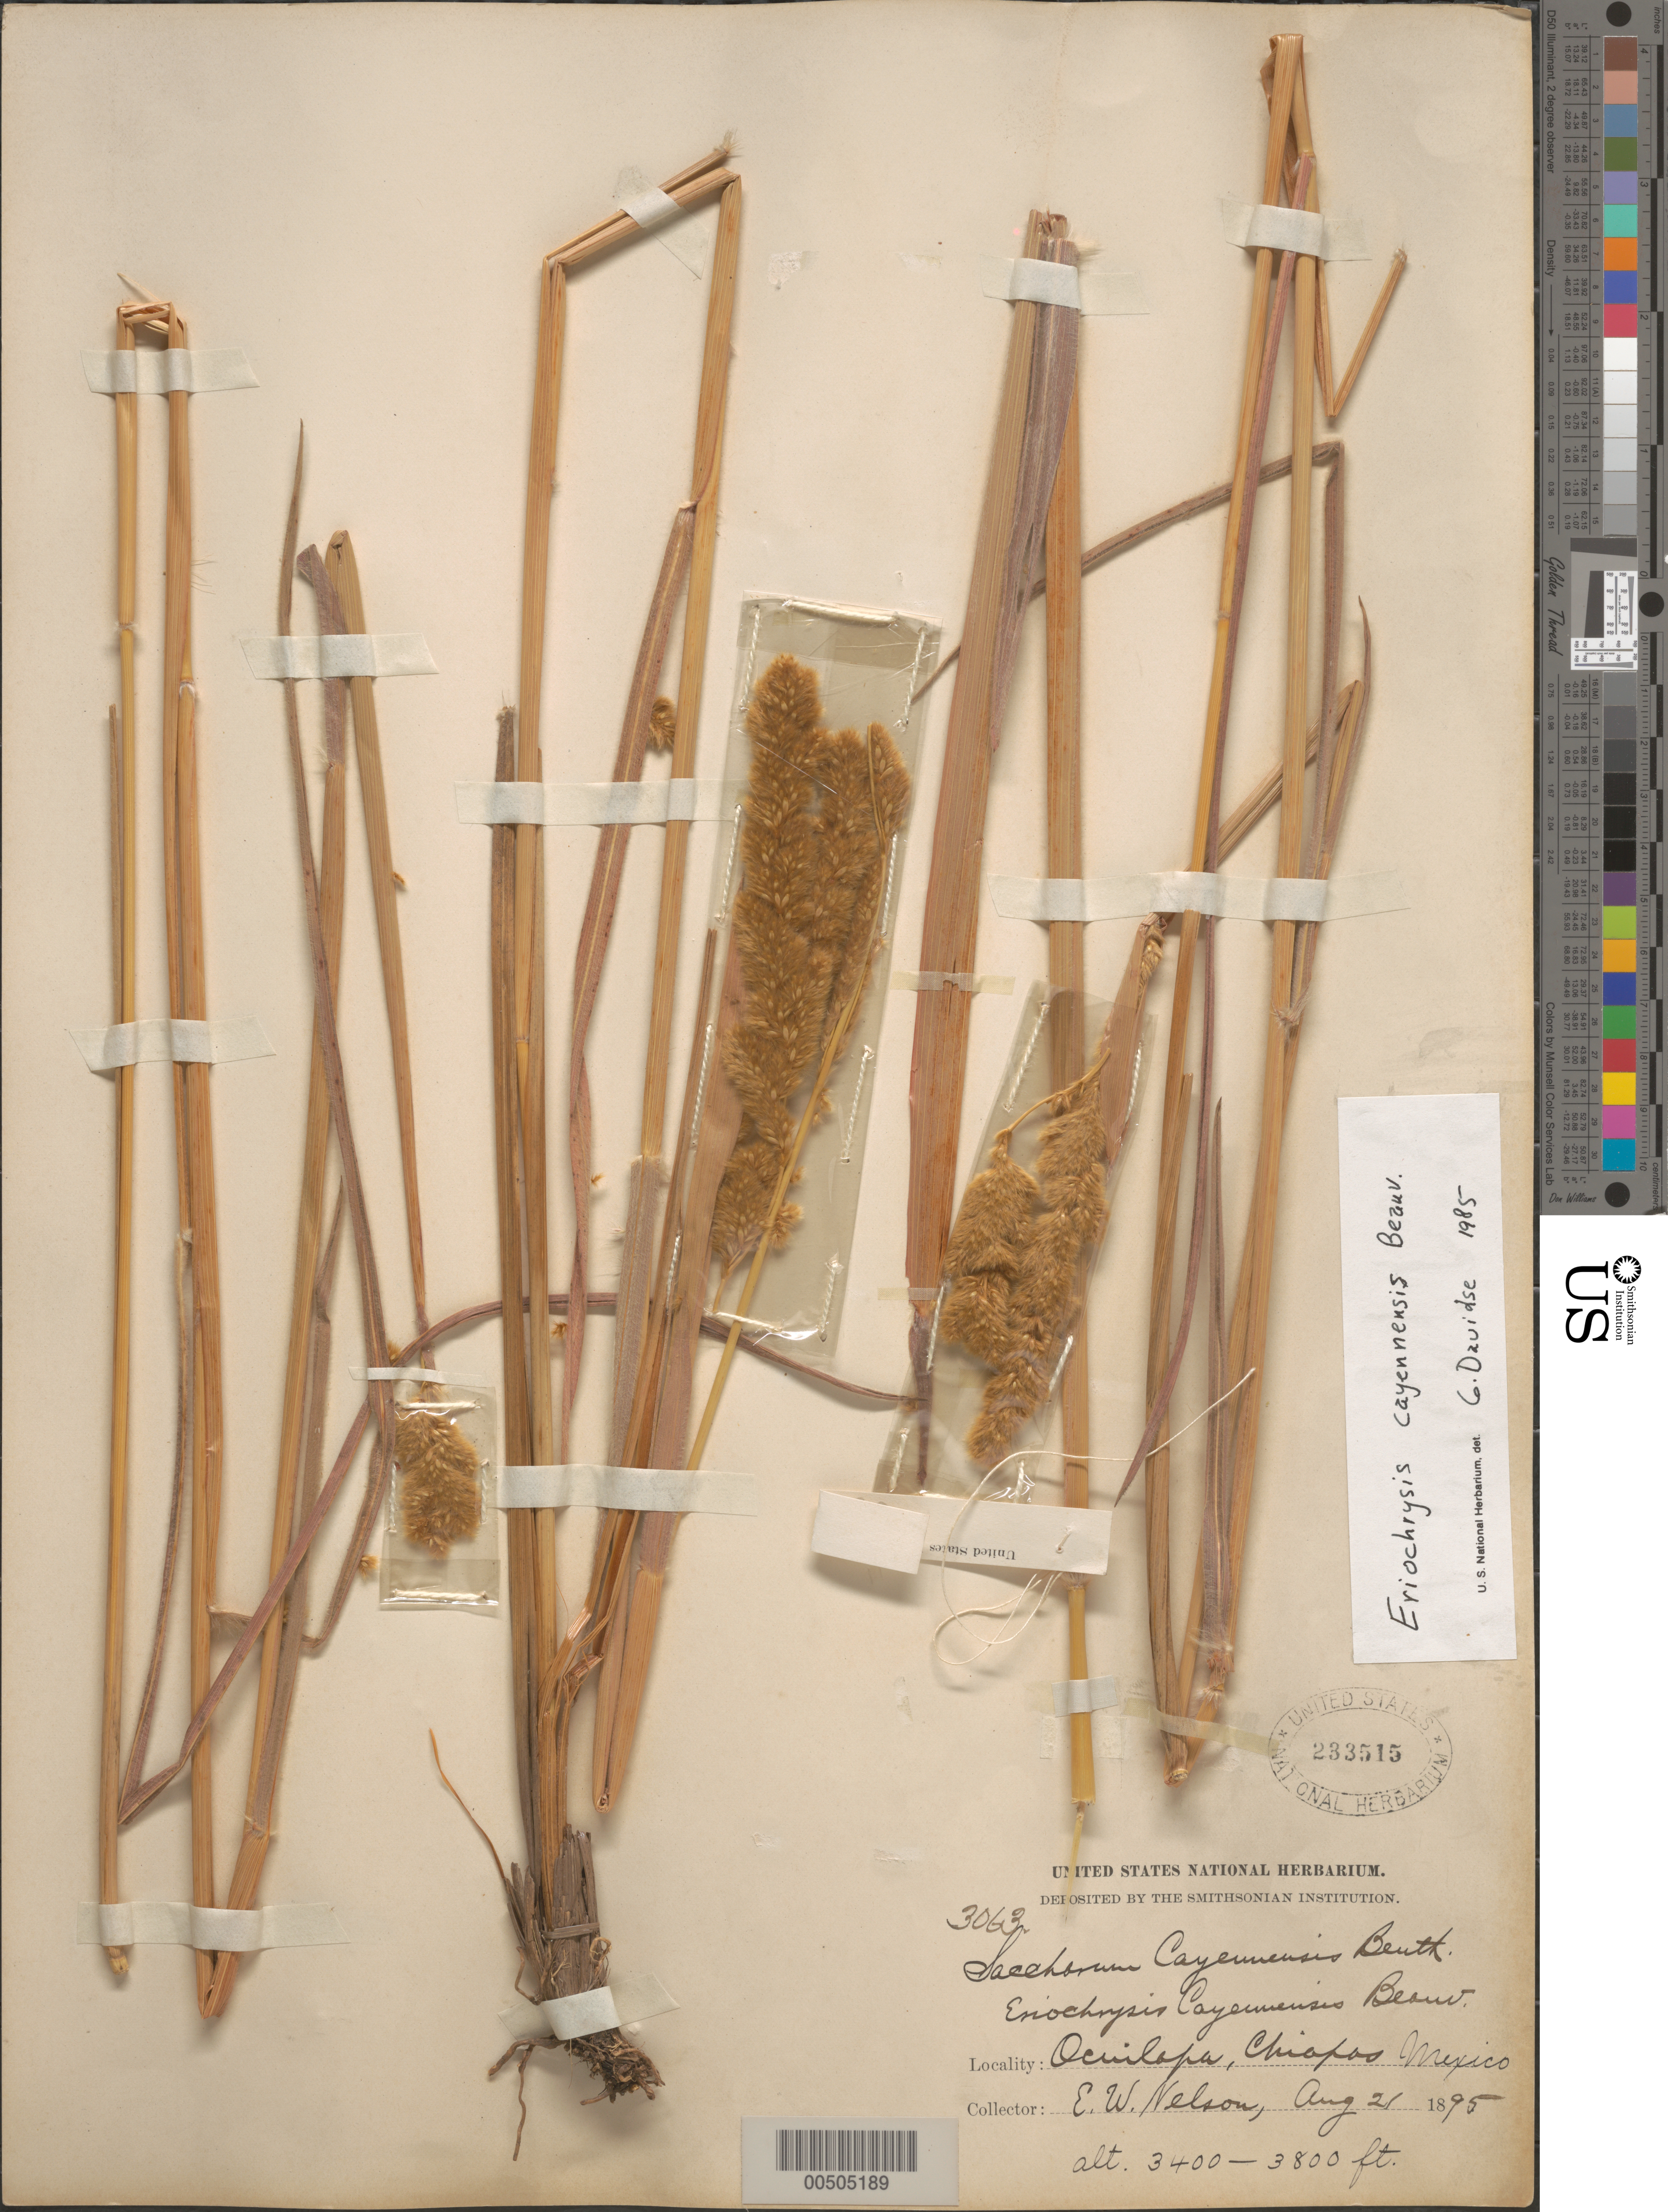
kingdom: Plantae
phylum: Tracheophyta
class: Liliopsida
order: Poales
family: Poaceae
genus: Eriochrysis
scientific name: Eriochrysis cayennensis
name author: P. Beauv.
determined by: Davidse, Gerrit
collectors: E. W. Nelson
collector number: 3063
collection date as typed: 21 Aug 1895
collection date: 1895-08-21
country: Mexico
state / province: Chiapas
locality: Ocuilapa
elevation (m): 1036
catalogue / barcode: US 233515